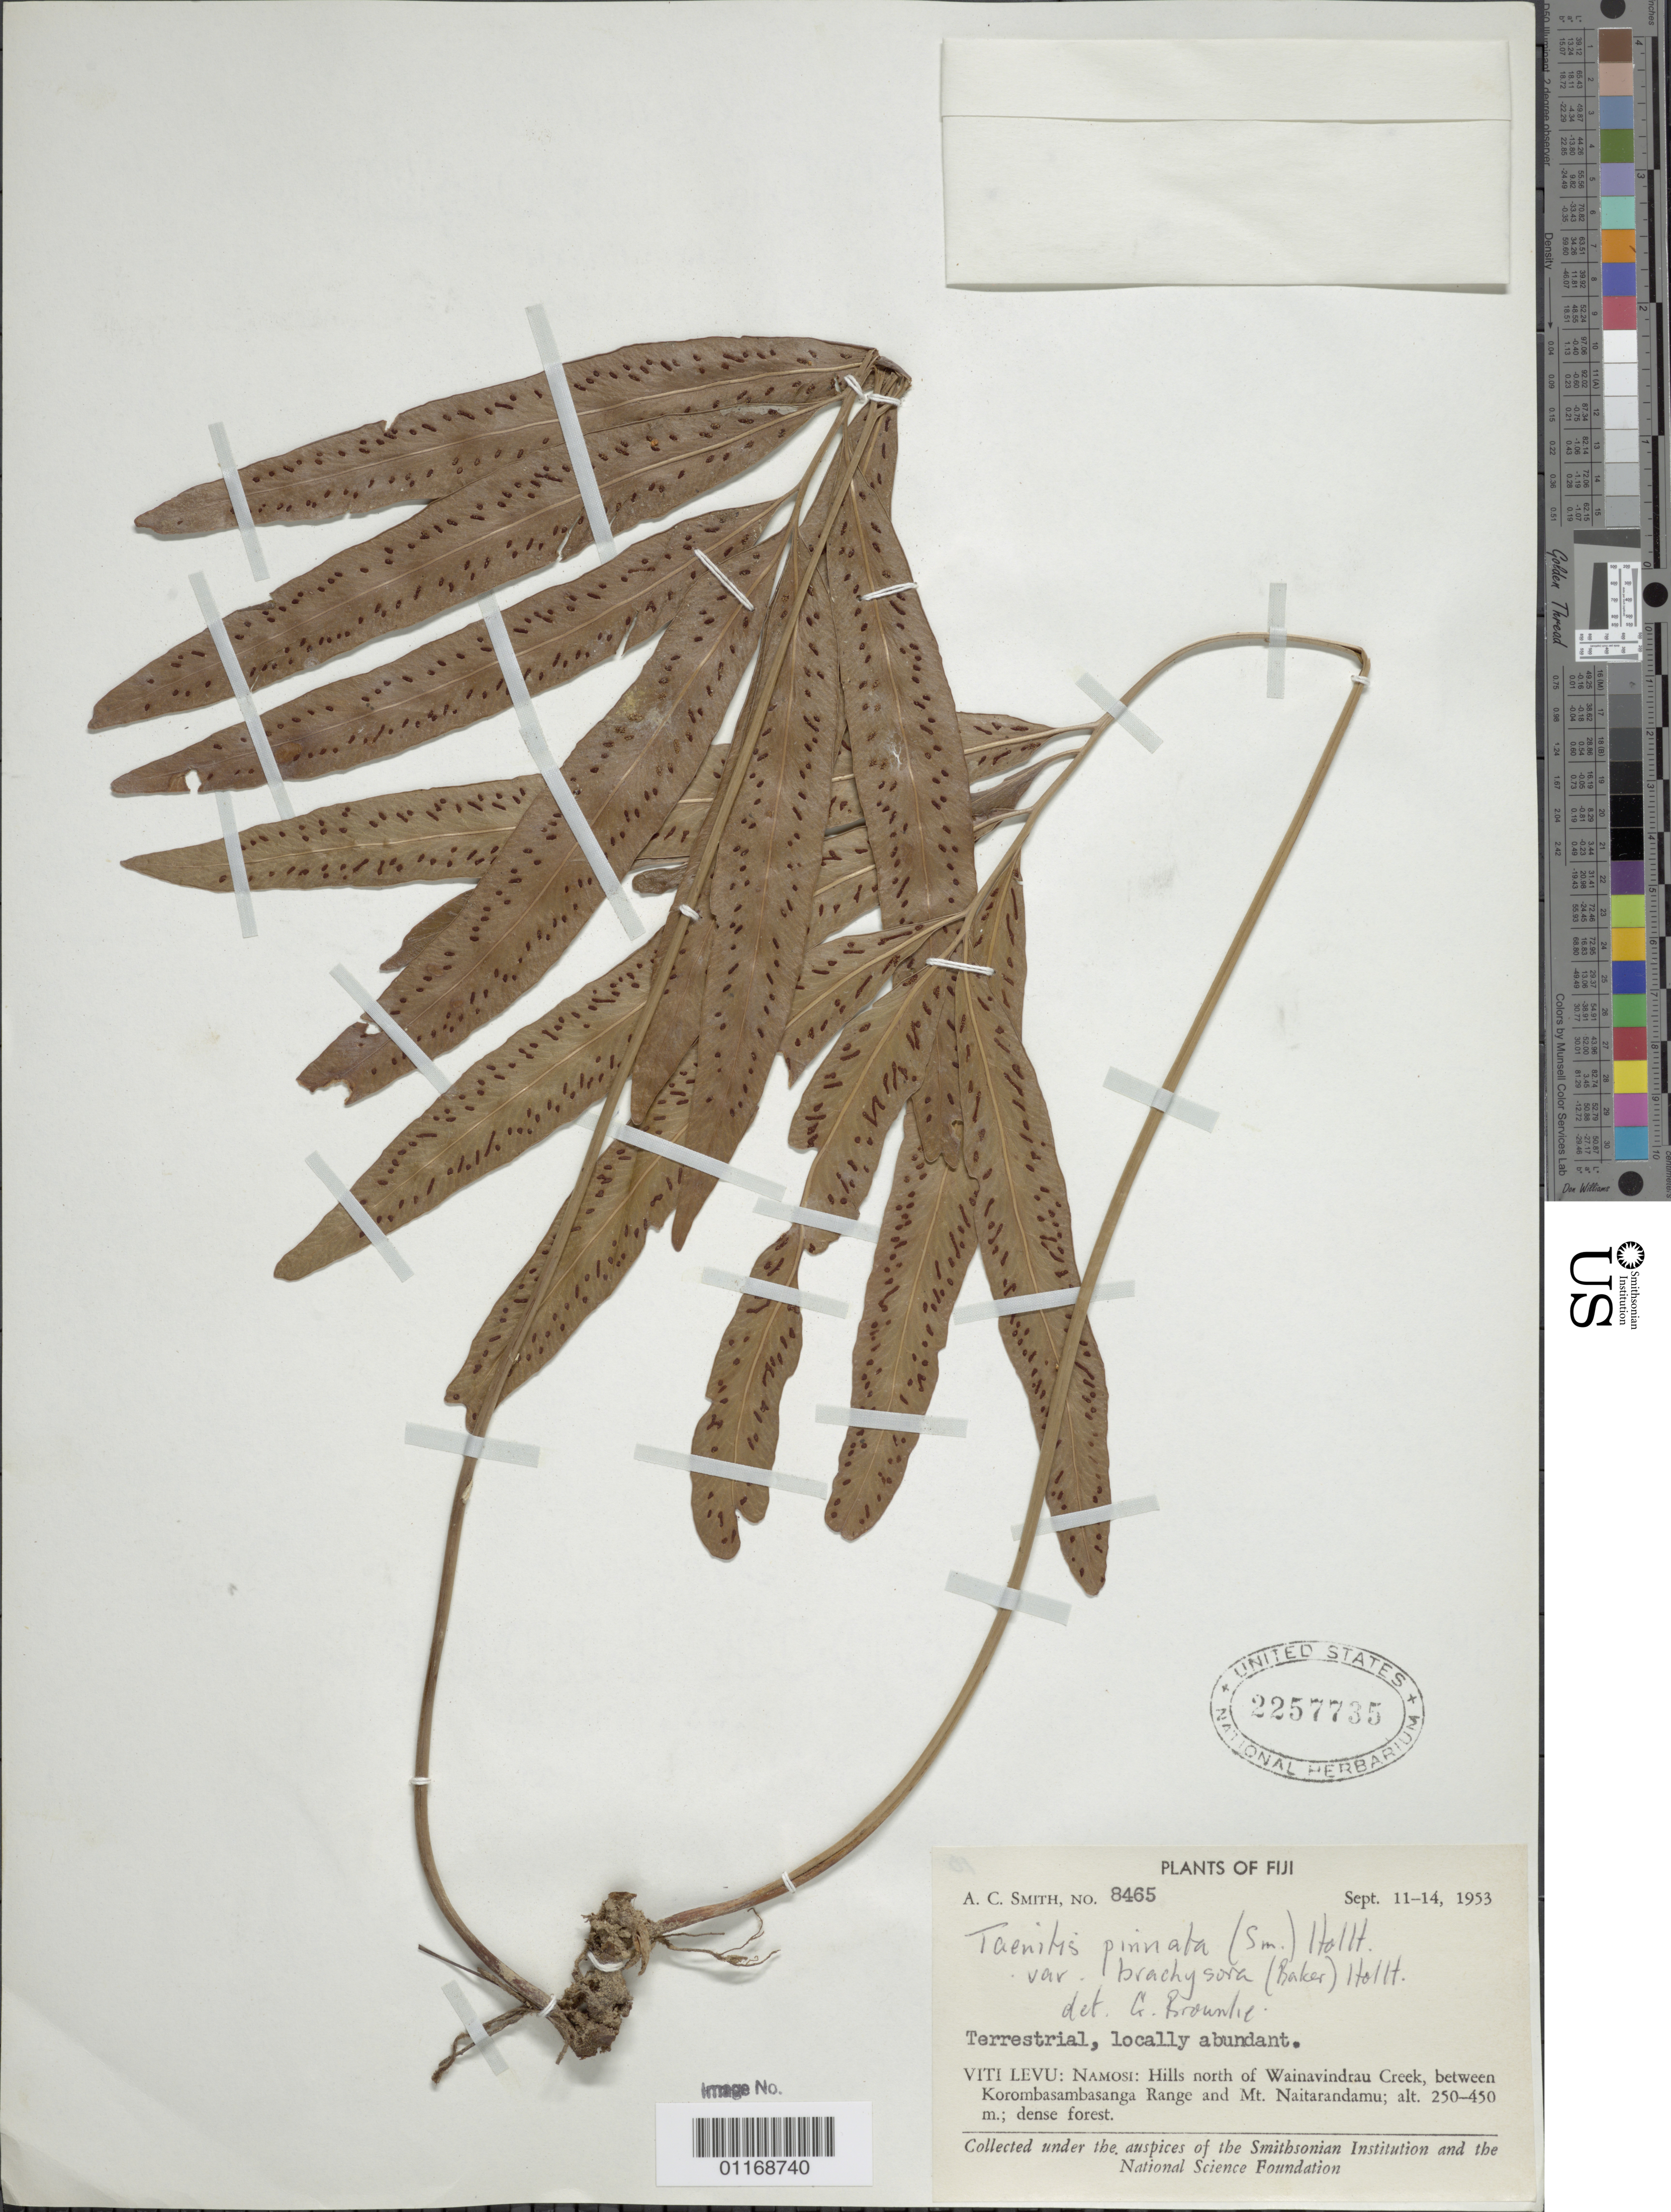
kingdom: Plantae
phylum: Tracheophyta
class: Polypodiopsida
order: Polypodiales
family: Pteridaceae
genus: Taenitis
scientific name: Taenitis pinnata var. brachysora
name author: (Baker) Holttum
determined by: Brownlie, G.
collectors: A. C. Smith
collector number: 8465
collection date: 1953-09-11/1953-09-14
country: Fiji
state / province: Central Division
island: Viti Levu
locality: Namosi: hills North of Wainavindrau Creek, between Korombasambasanga Range and Mt. Naitarandamu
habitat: Dense forest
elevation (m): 250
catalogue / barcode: US 2257735